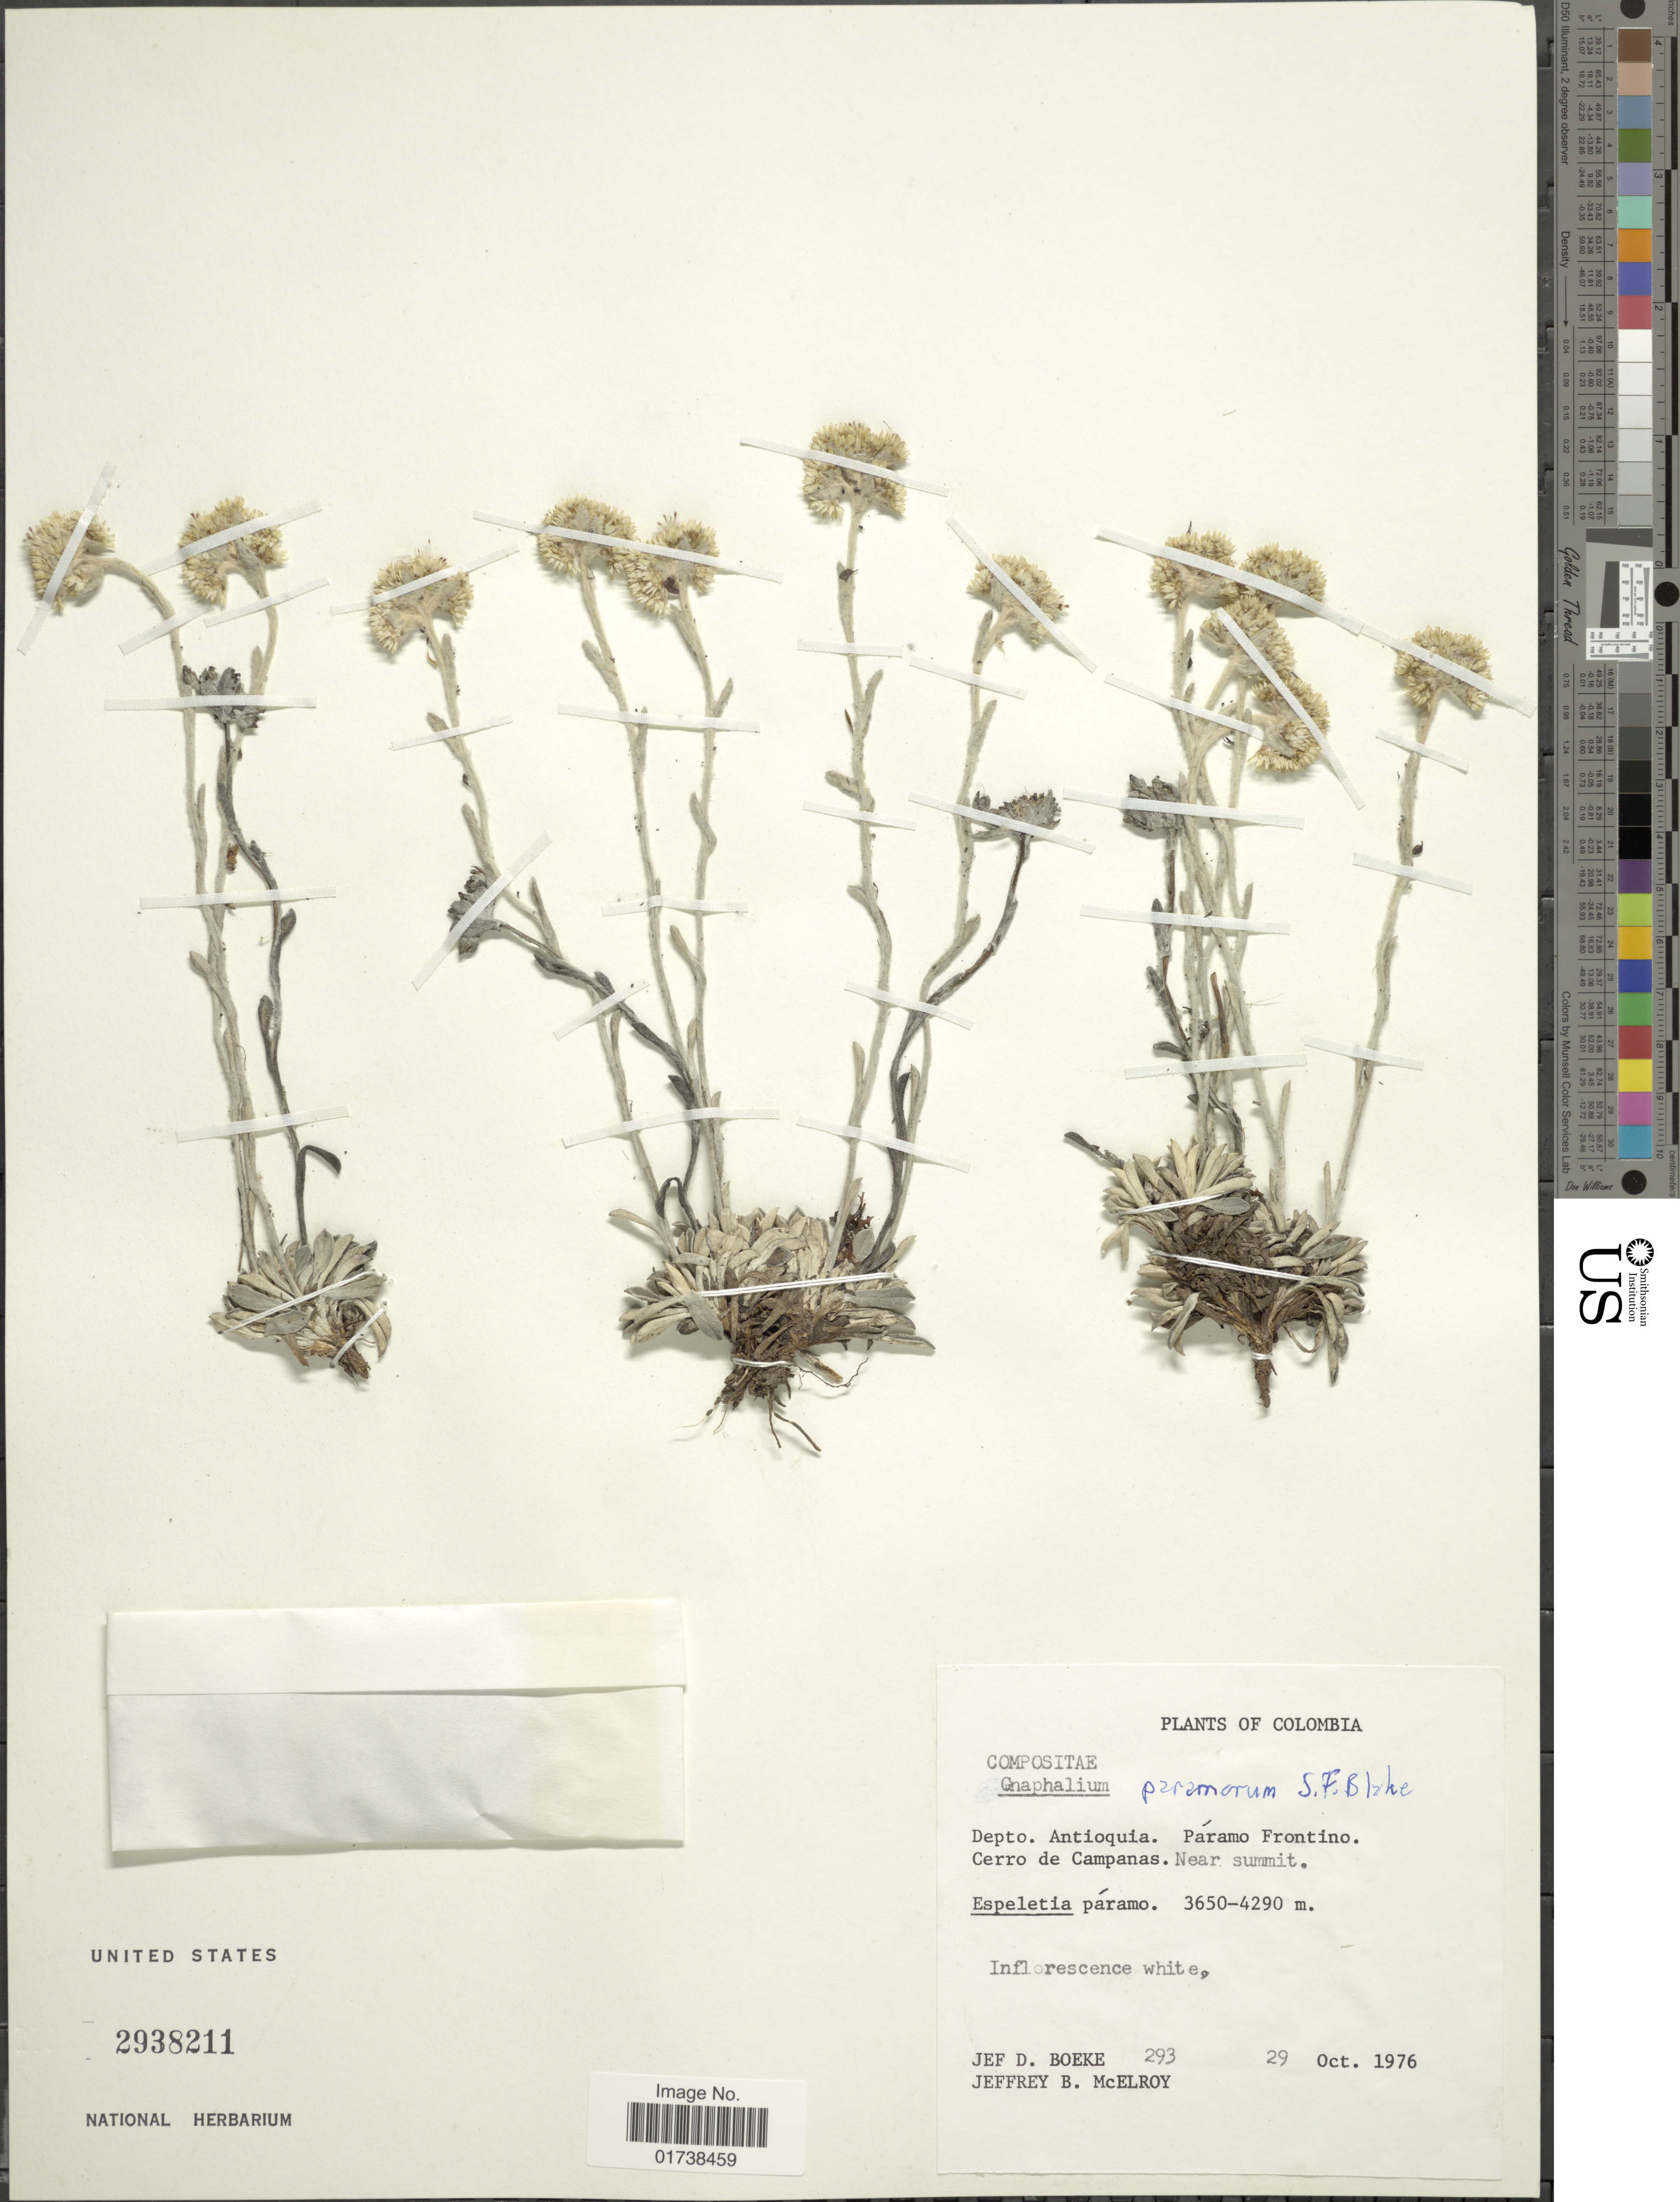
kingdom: Plantae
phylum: Tracheophyta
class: Magnoliopsida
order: Asterales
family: Asteraceae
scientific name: Orognaphalon paramorum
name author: (S.F. Blake) G.L. Nesom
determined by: Nesom, Guy L.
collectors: J. D. Boeke & J. B. McElroy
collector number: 293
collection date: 1976-10-29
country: Colombia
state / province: Antioquia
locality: Depto. Antioquia, Paramo Frontino, Cerro de Campanas, near summit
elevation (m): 3650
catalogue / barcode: US 2938211